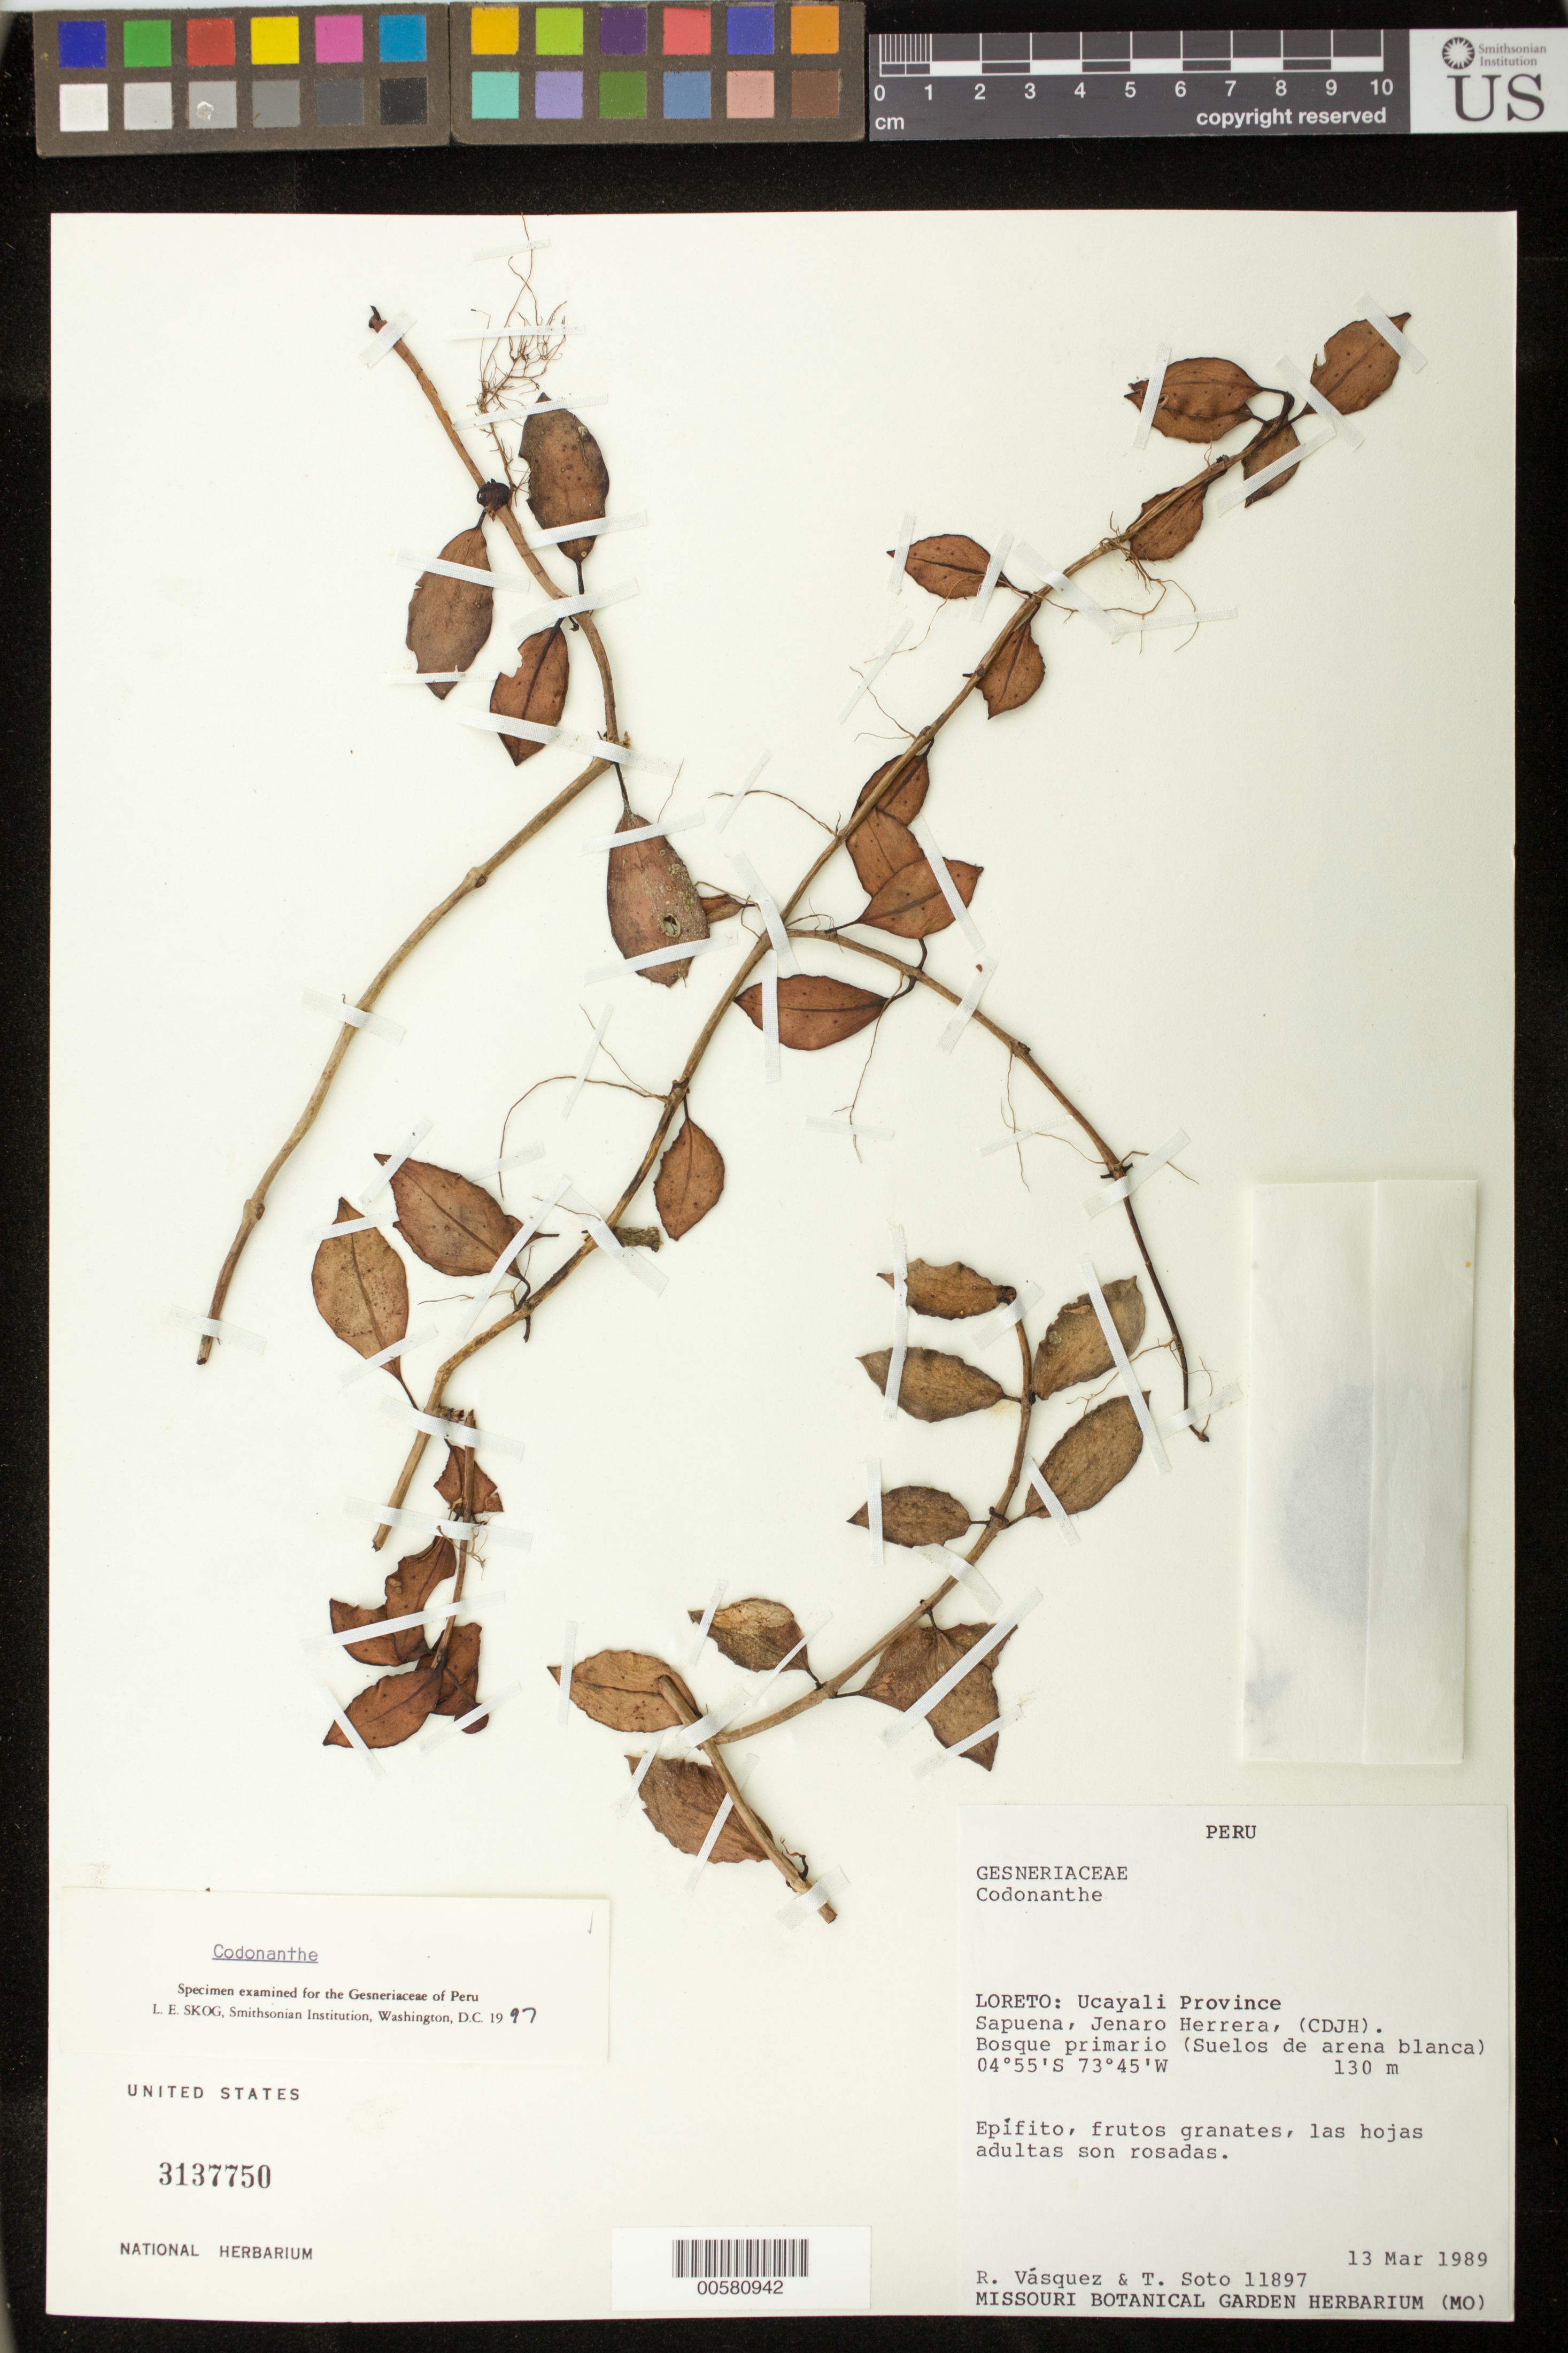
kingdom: Plantae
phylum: Tracheophyta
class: Magnoliopsida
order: Lamiales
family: Gesneriaceae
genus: Codonanthe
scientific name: Codonanthe sp.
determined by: Skog, Laurence E.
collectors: R. Vásquez & T. Soto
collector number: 11897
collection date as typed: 13 Mar 1989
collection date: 1989-03-13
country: Peru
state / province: Loreto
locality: Prov. Ucayali; Sapuena, Jenaro Herrera (CDJH)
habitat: Bosque primario (suelos de arena blanca)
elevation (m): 130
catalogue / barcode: US 3137750